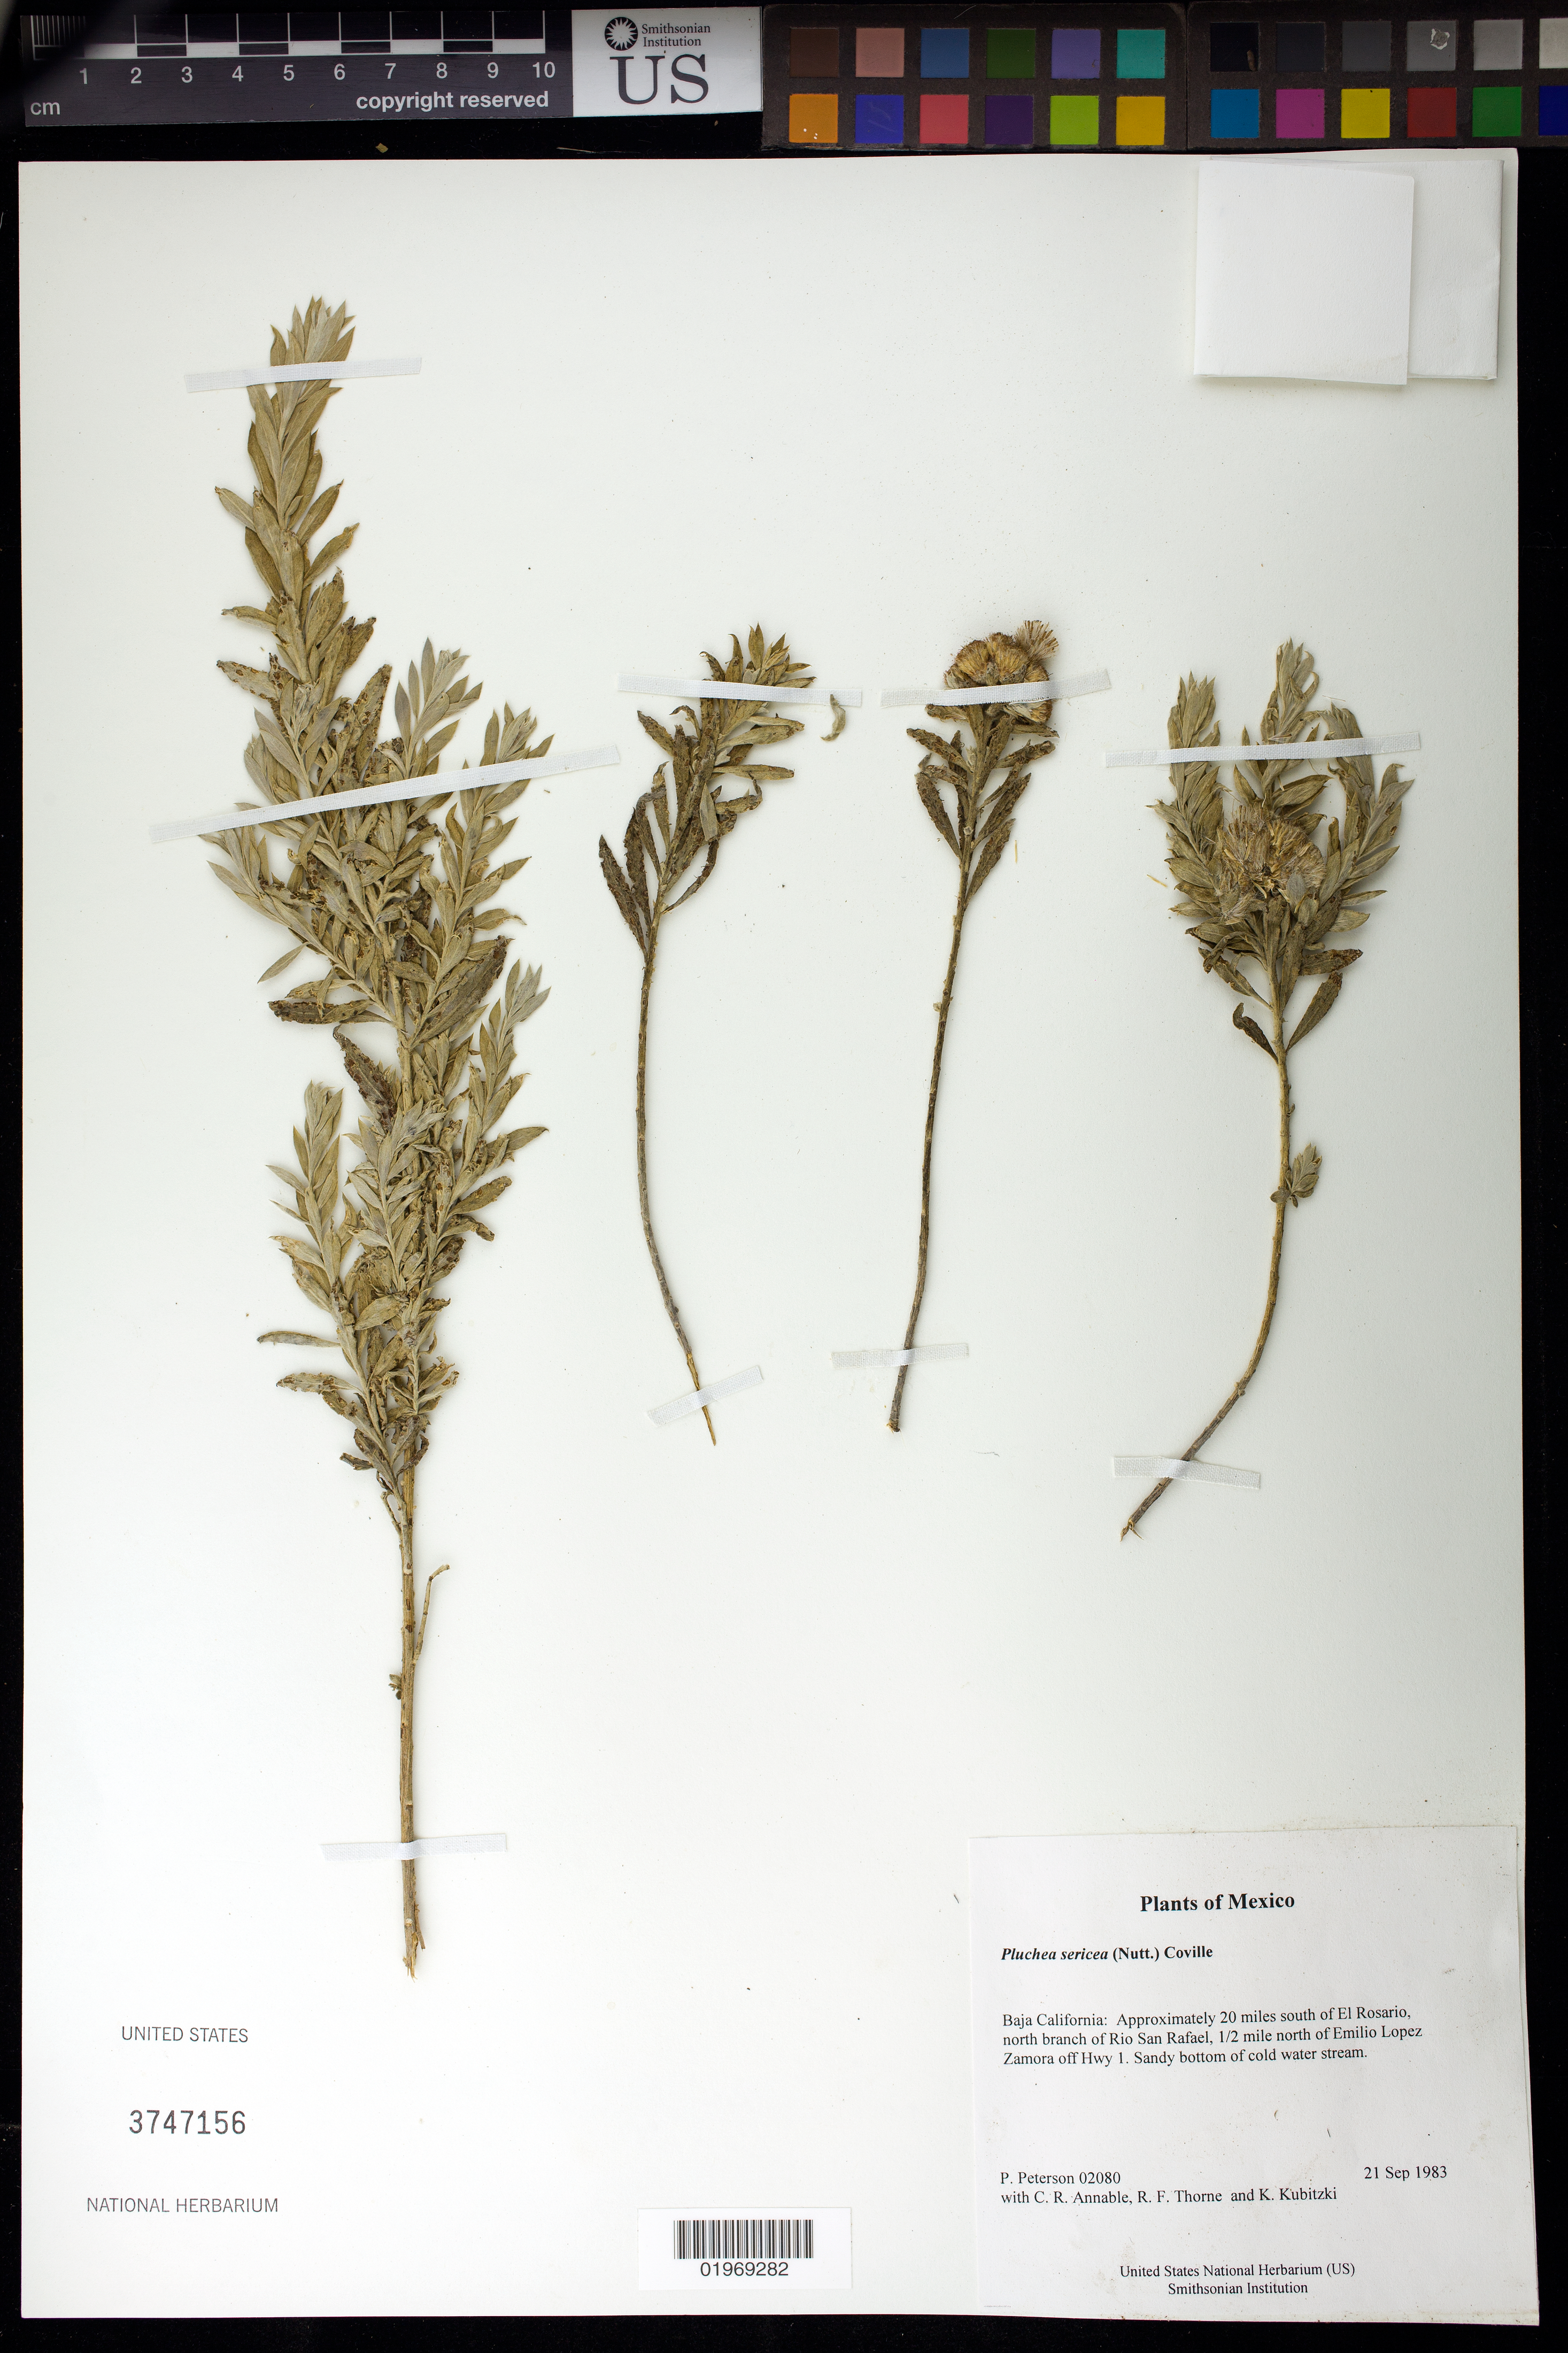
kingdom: Plantae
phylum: Tracheophyta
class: Magnoliopsida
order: Asterales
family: Asteraceae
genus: Pluchea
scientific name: Pluchea sericea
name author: (Nutt.) Coville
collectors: P. M. Peterson, C. R. Annable, R. F. Thorne & K. Kubitzki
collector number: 02080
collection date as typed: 21 Sep 1983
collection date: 1983-09-21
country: Mexico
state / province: Baja California Norte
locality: Approximately 20 miles south of El Rosario, north branch of Rio San Rafael, 1/2 mile north of Emilio Lopez Zamora off Hwy 1.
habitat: Sandy bottom of cold water stream.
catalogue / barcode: US 3747156